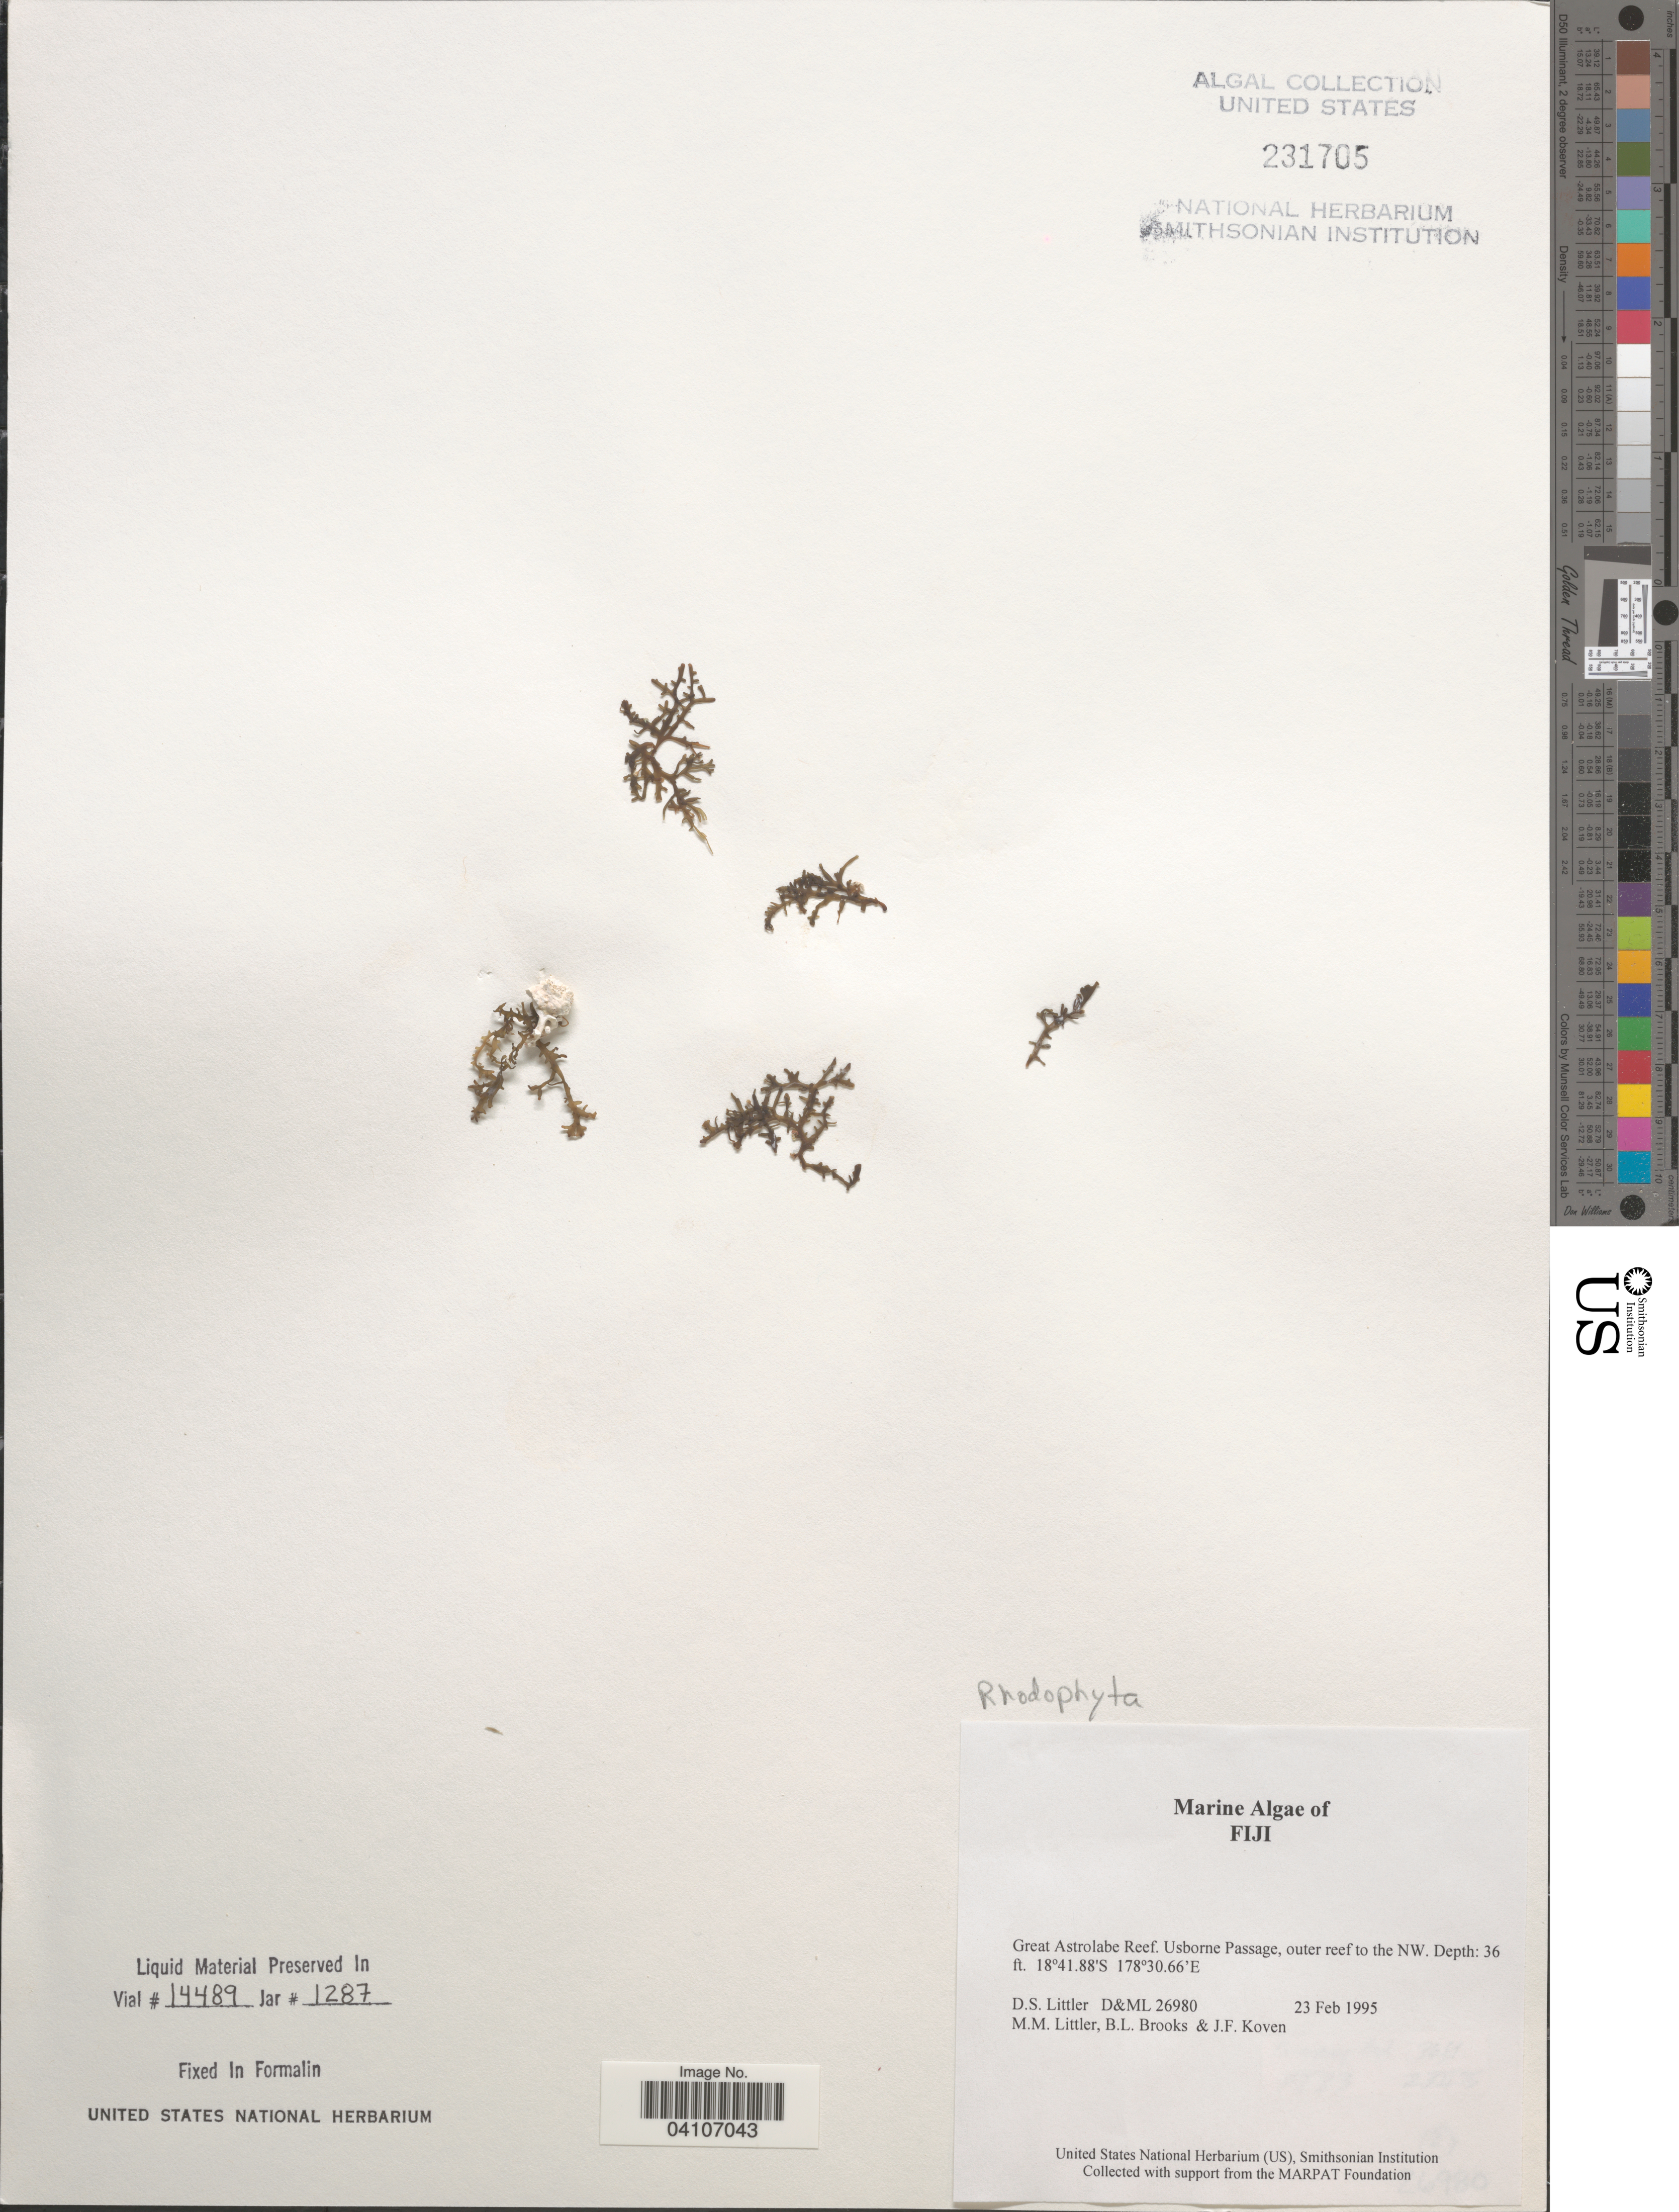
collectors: D. S. Littler, B. Brooks & J. Koven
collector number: D&ML26980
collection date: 1995-02-23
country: Fiji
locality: Great Astrolabe Reef. Usborne Passage, outer reef to the NW.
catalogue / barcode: US 231705